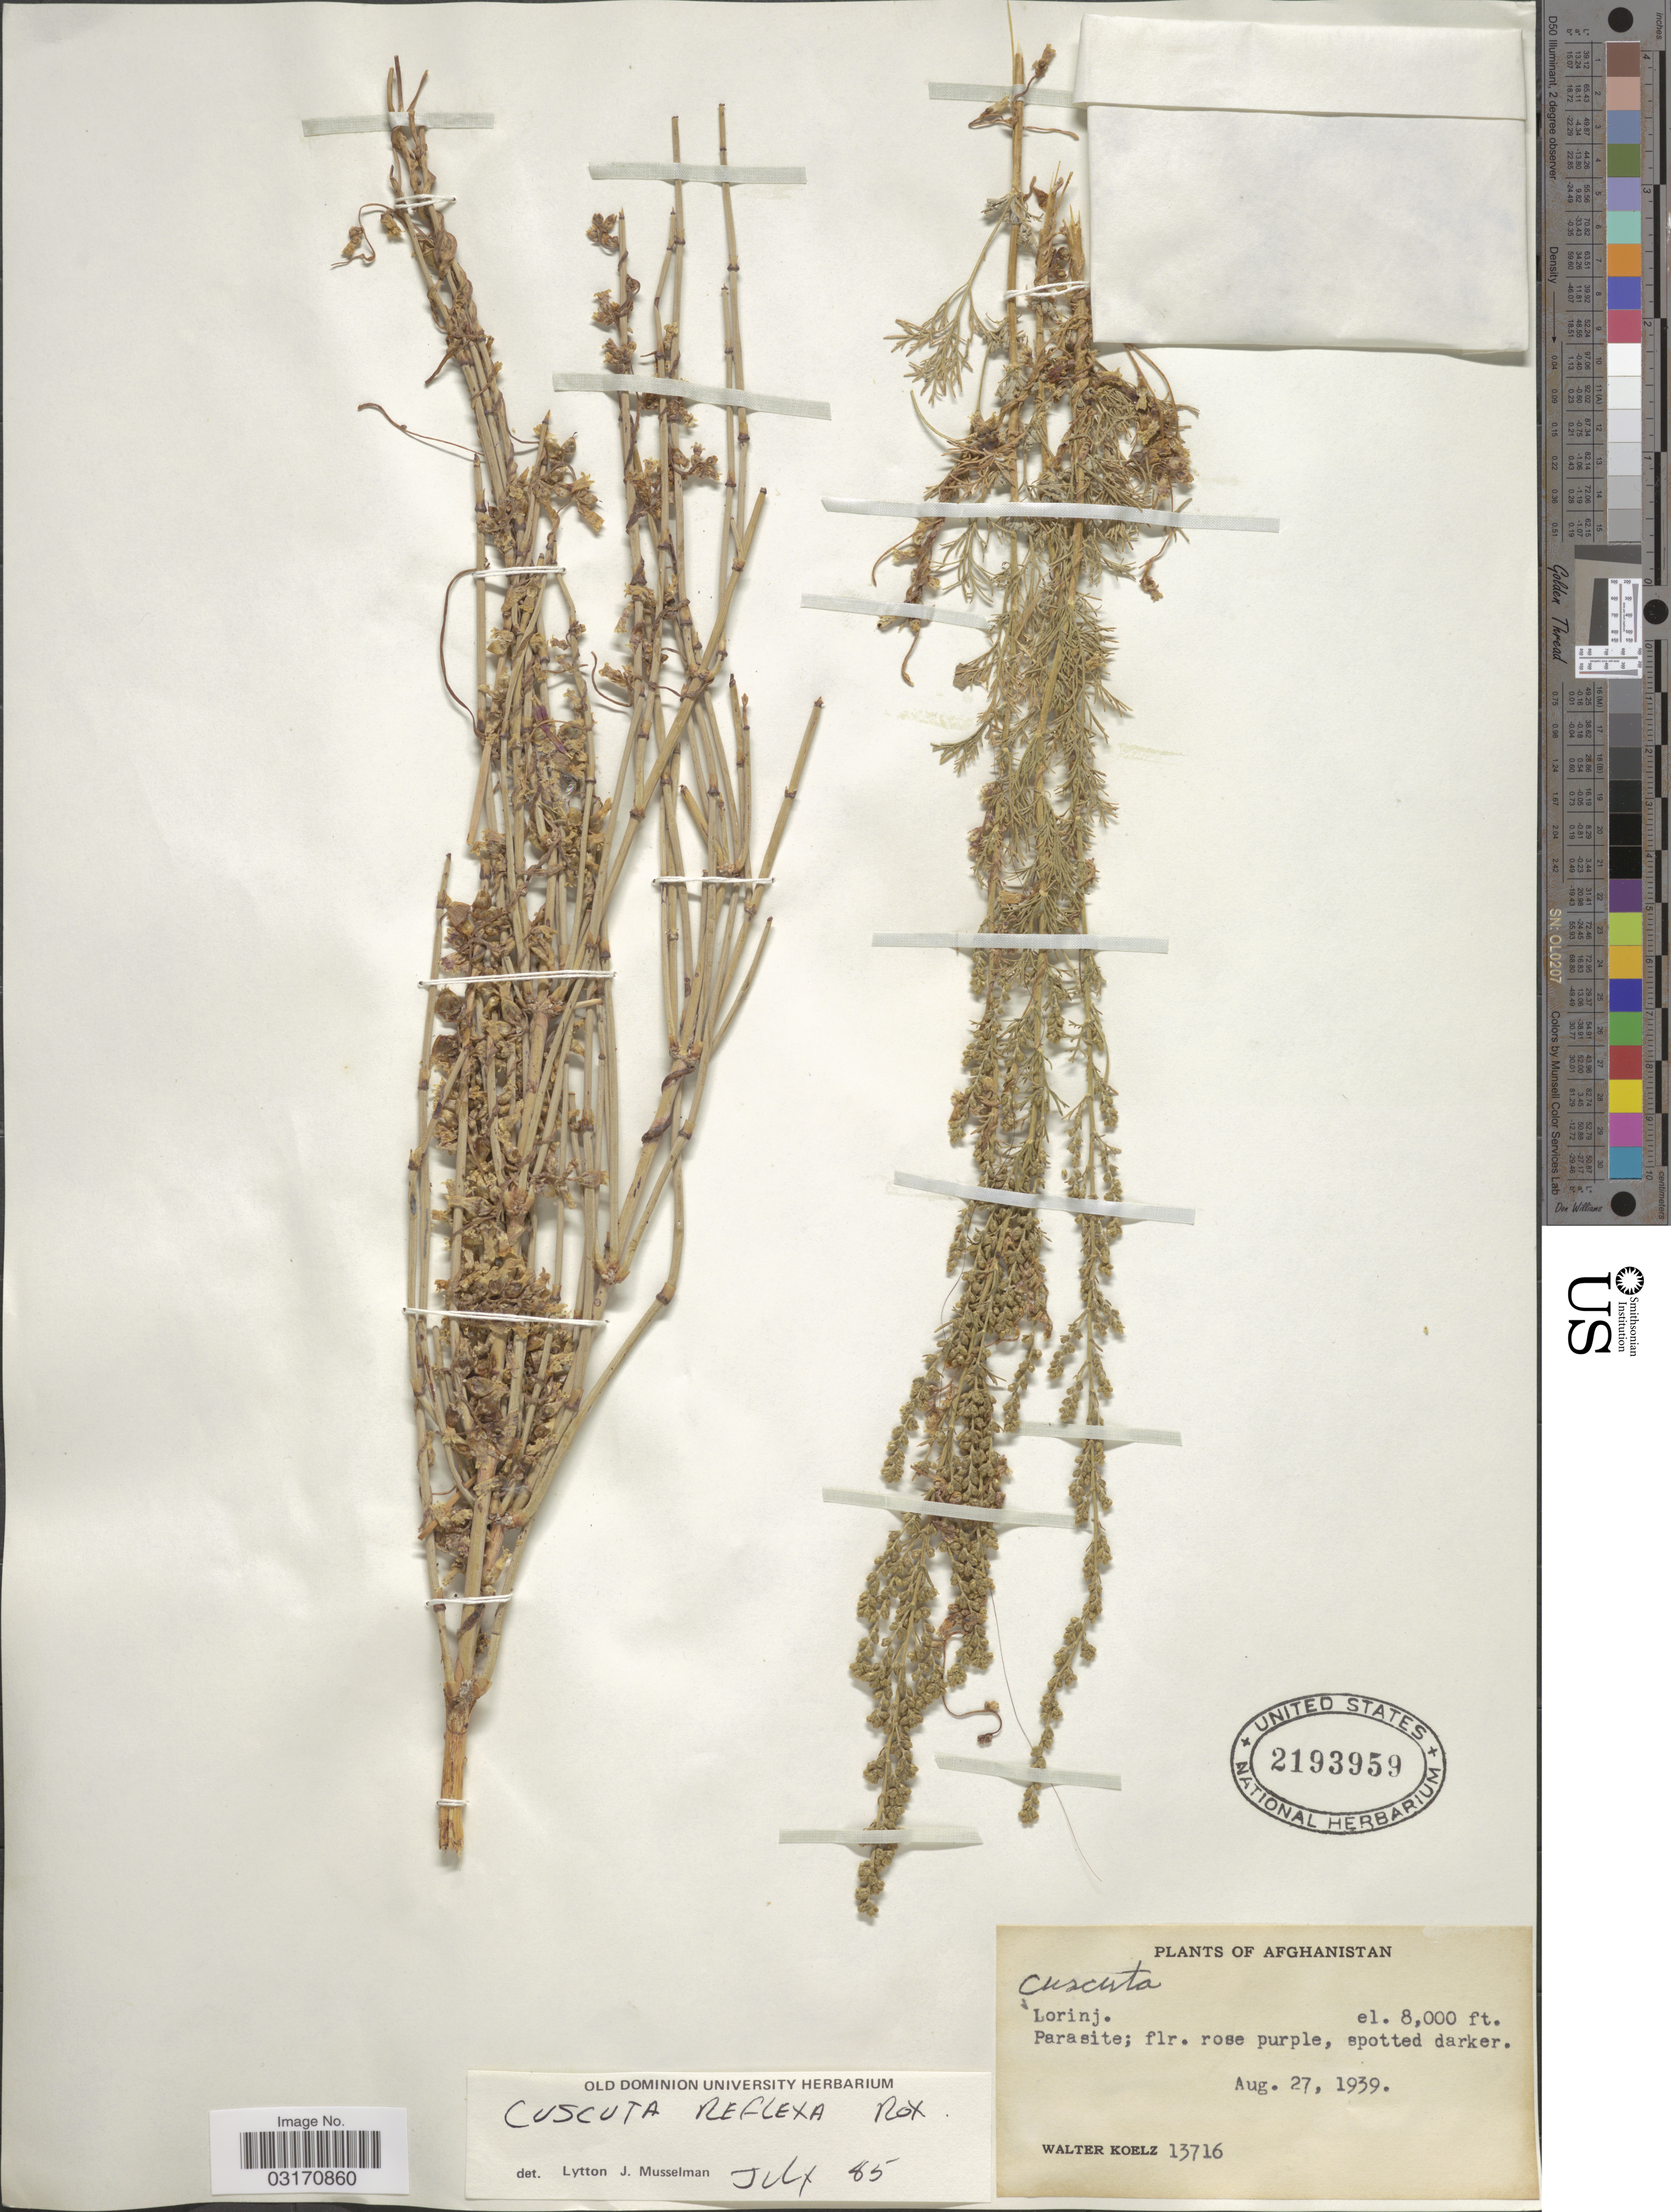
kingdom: Plantae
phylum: Tracheophyta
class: Magnoliopsida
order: Solanales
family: Convolvulaceae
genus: Cuscuta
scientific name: Cuscuta reflexa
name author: Roxb.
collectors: W. N. Koelz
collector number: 13716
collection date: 1939-08-27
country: Afghanistan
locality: Lorinj.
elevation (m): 2438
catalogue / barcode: US 2193959